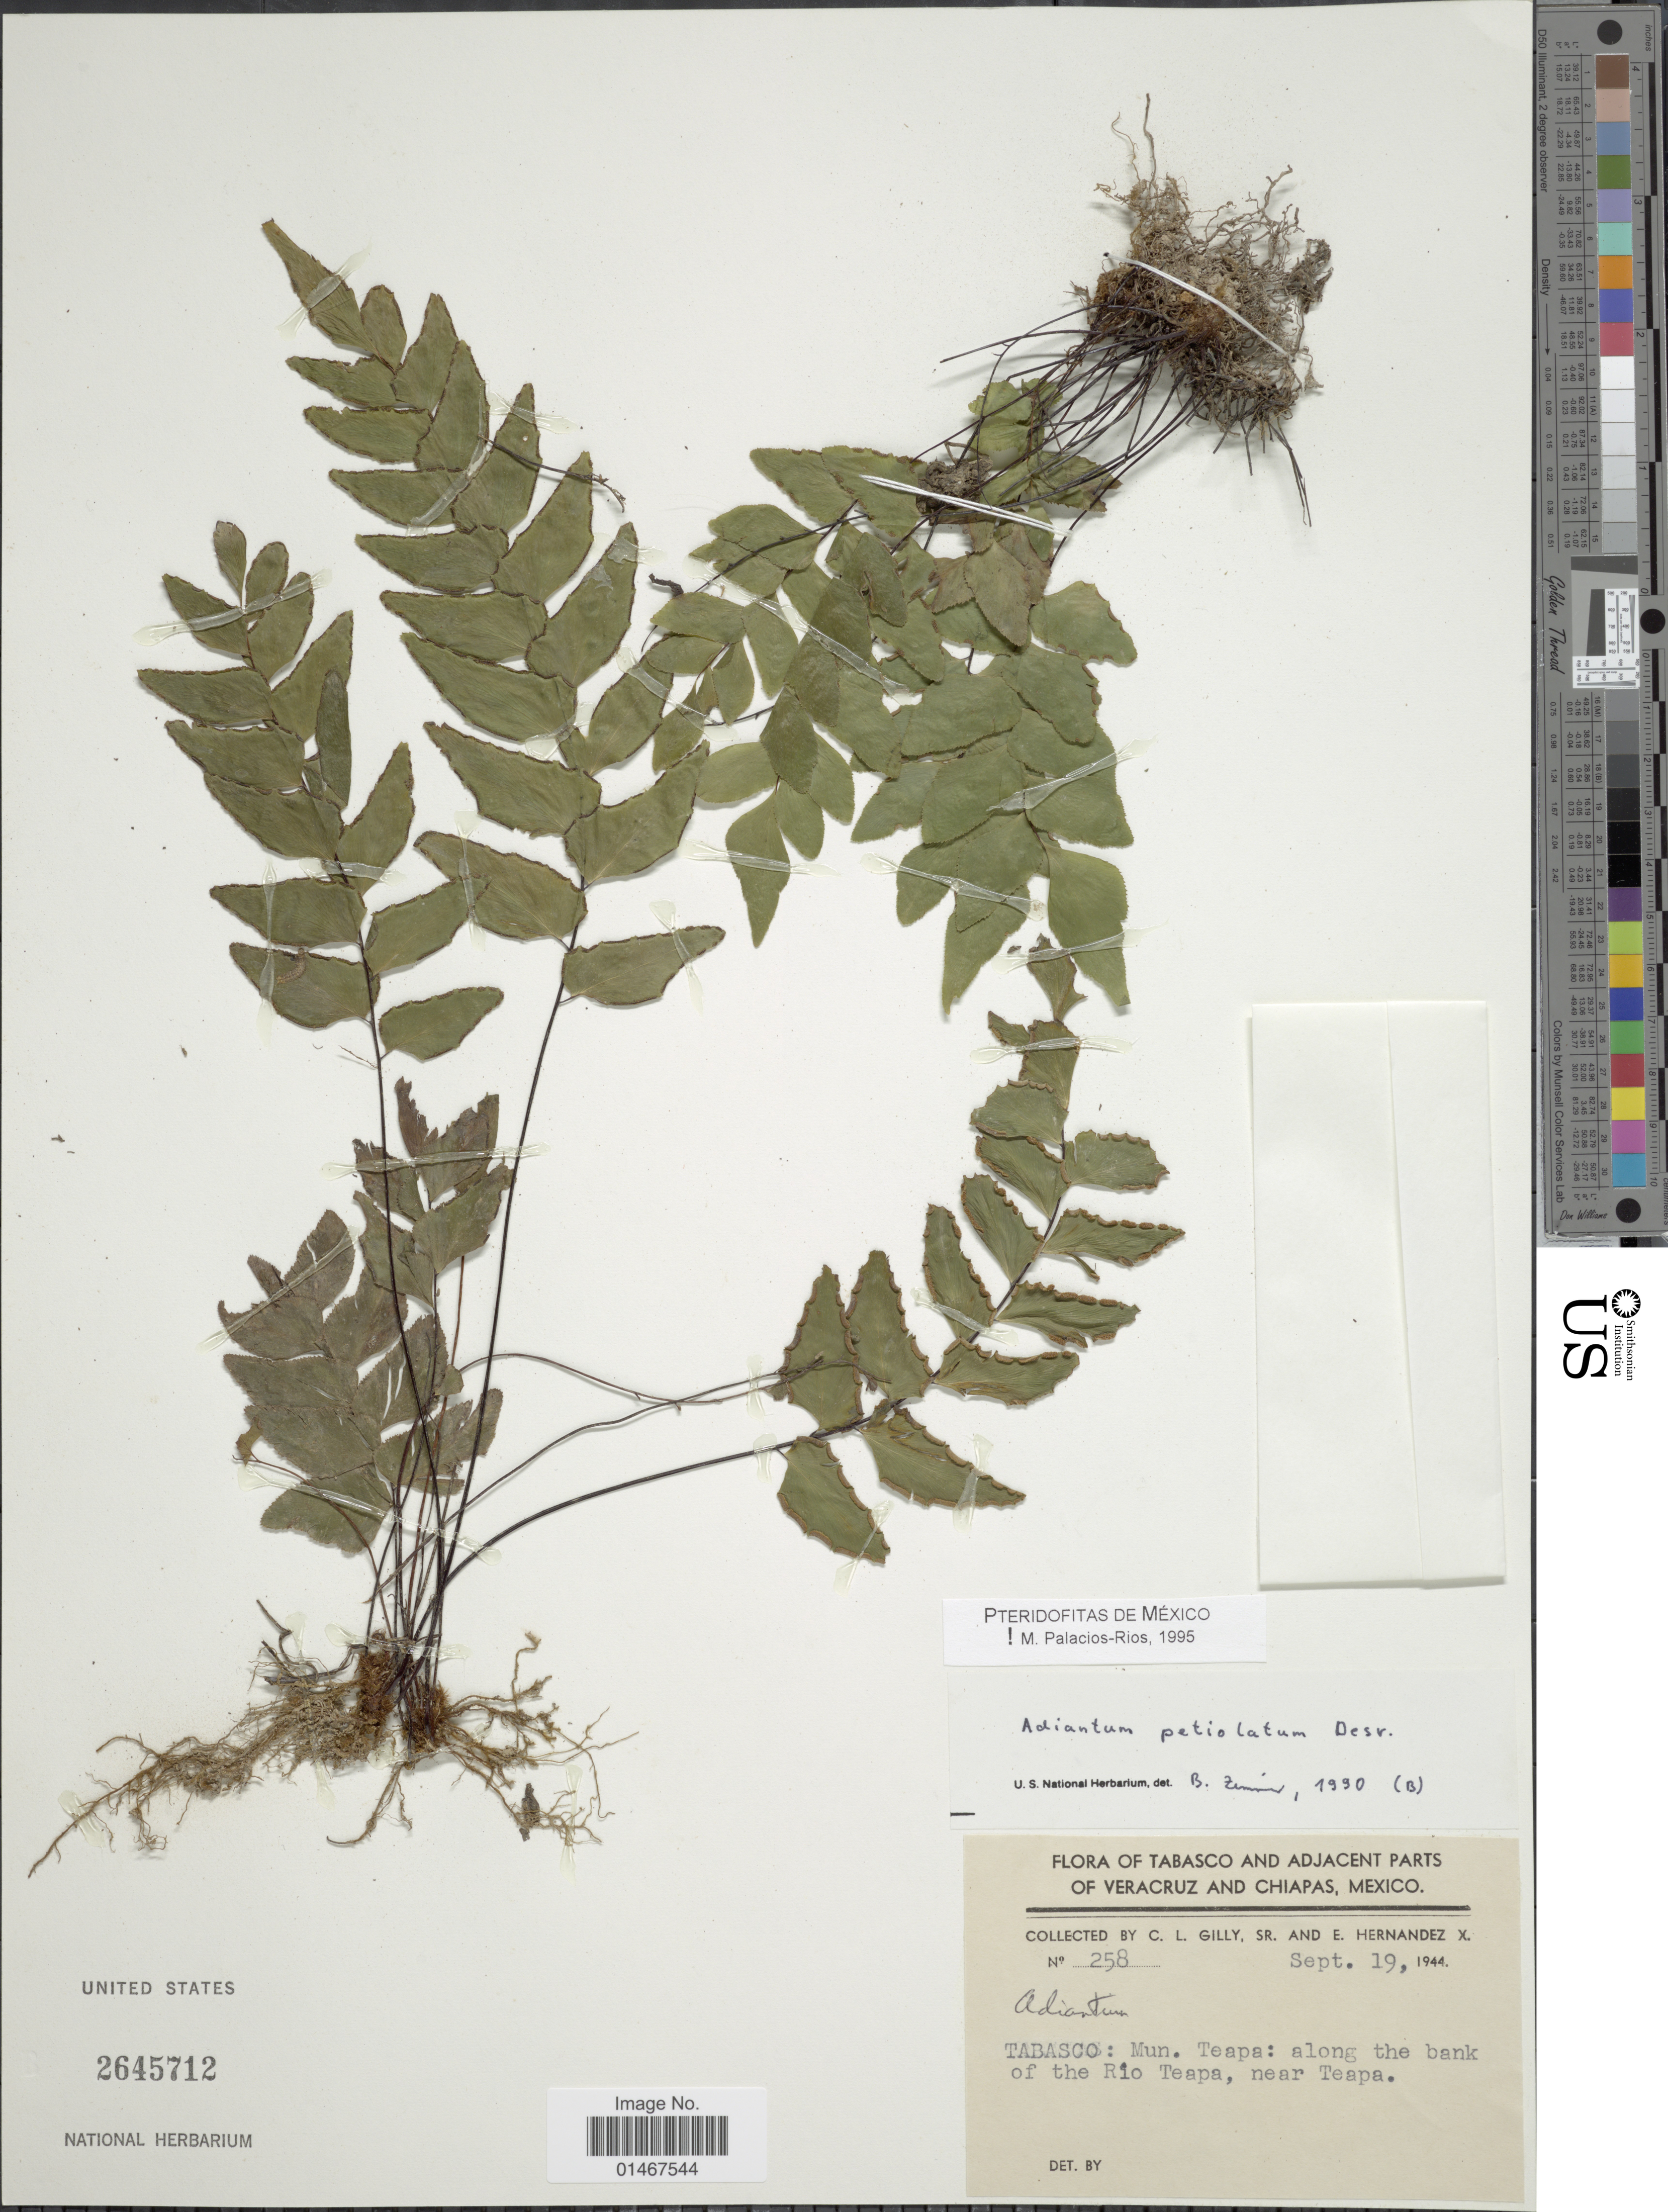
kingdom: Plantae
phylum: Tracheophyta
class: Polypodiopsida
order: Polypodiales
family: Pteridaceae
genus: Adiantum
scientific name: Adiantum petiolatum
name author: Desv.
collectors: C. Gilly & E. Hernandez X.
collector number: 258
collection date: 1944-09-19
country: Mexico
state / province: Tabasco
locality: Tabasco and adjacent parts of Veracruz and Chiapas. Mun. Teapa: along the bank of the Rio Teapa, near Teapa.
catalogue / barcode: US 2645712